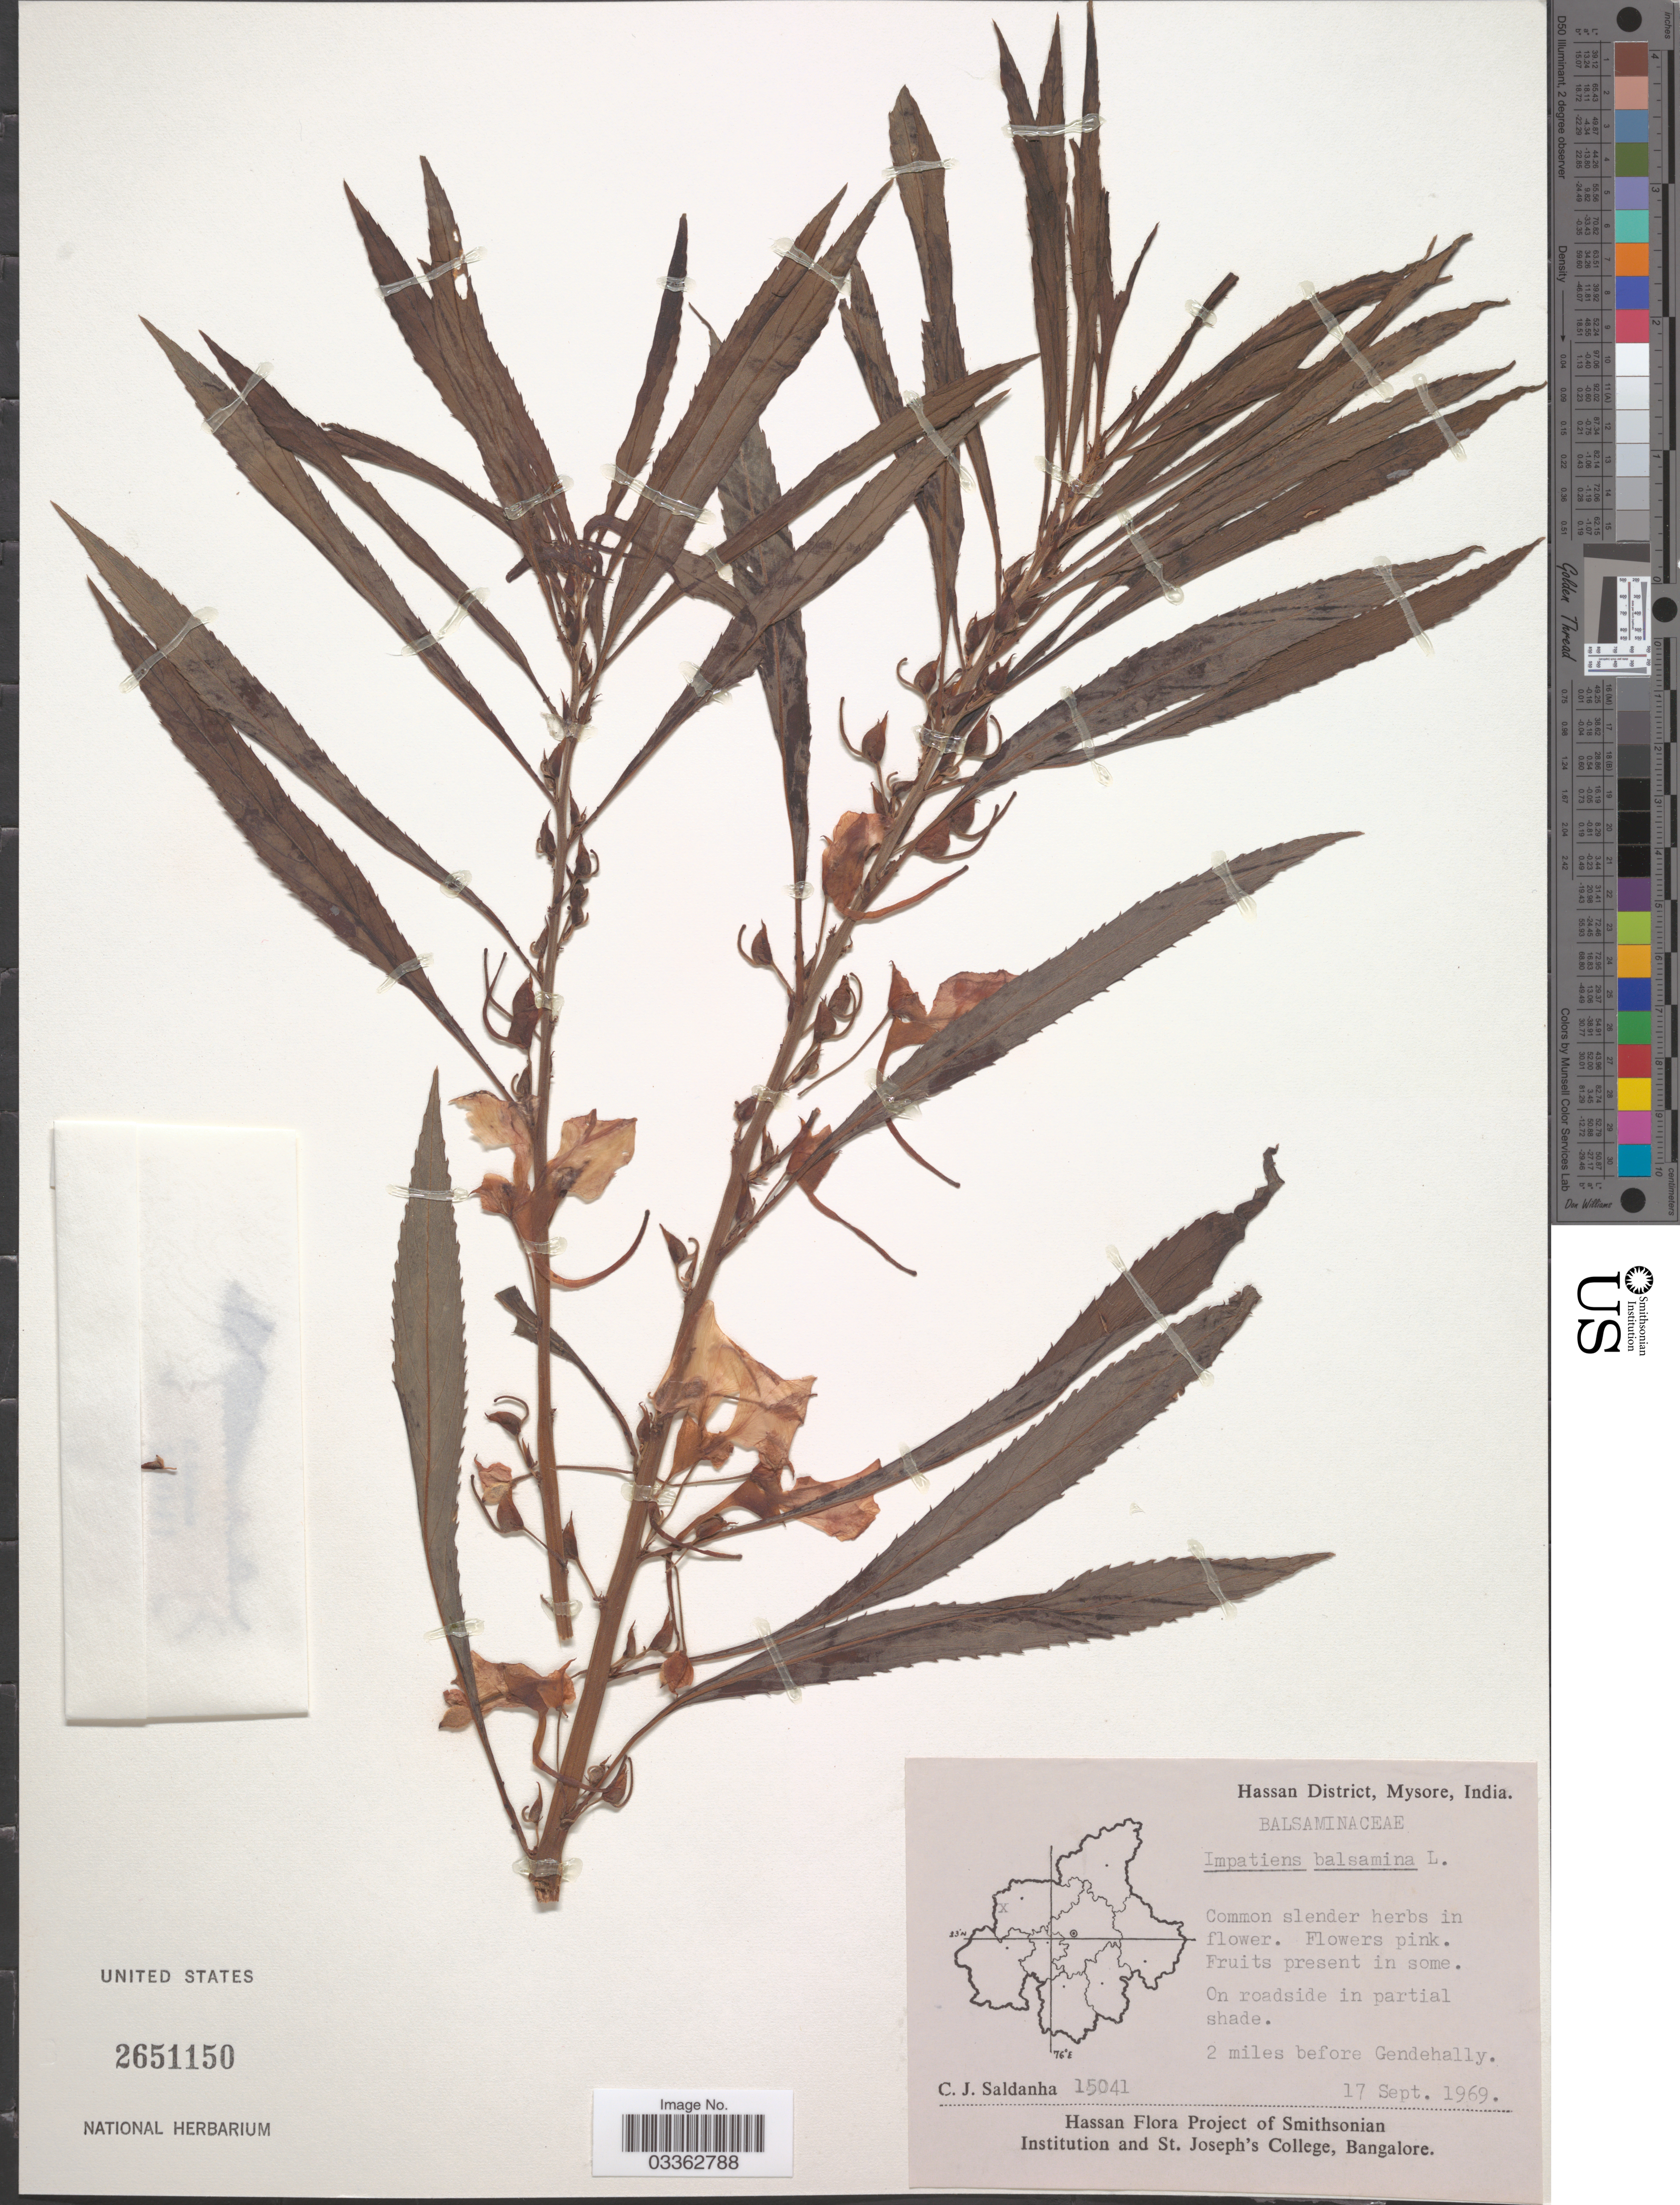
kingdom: Plantae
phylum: Tracheophyta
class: Magnoliopsida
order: Ericales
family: Balsaminaceae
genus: Impatiens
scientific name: Impatiens balsamina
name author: L.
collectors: C. J. Saldanha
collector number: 15041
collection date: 1969-09-17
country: India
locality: Hassan District, Mysore. 2 miles before Gendehally.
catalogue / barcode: US 2651150